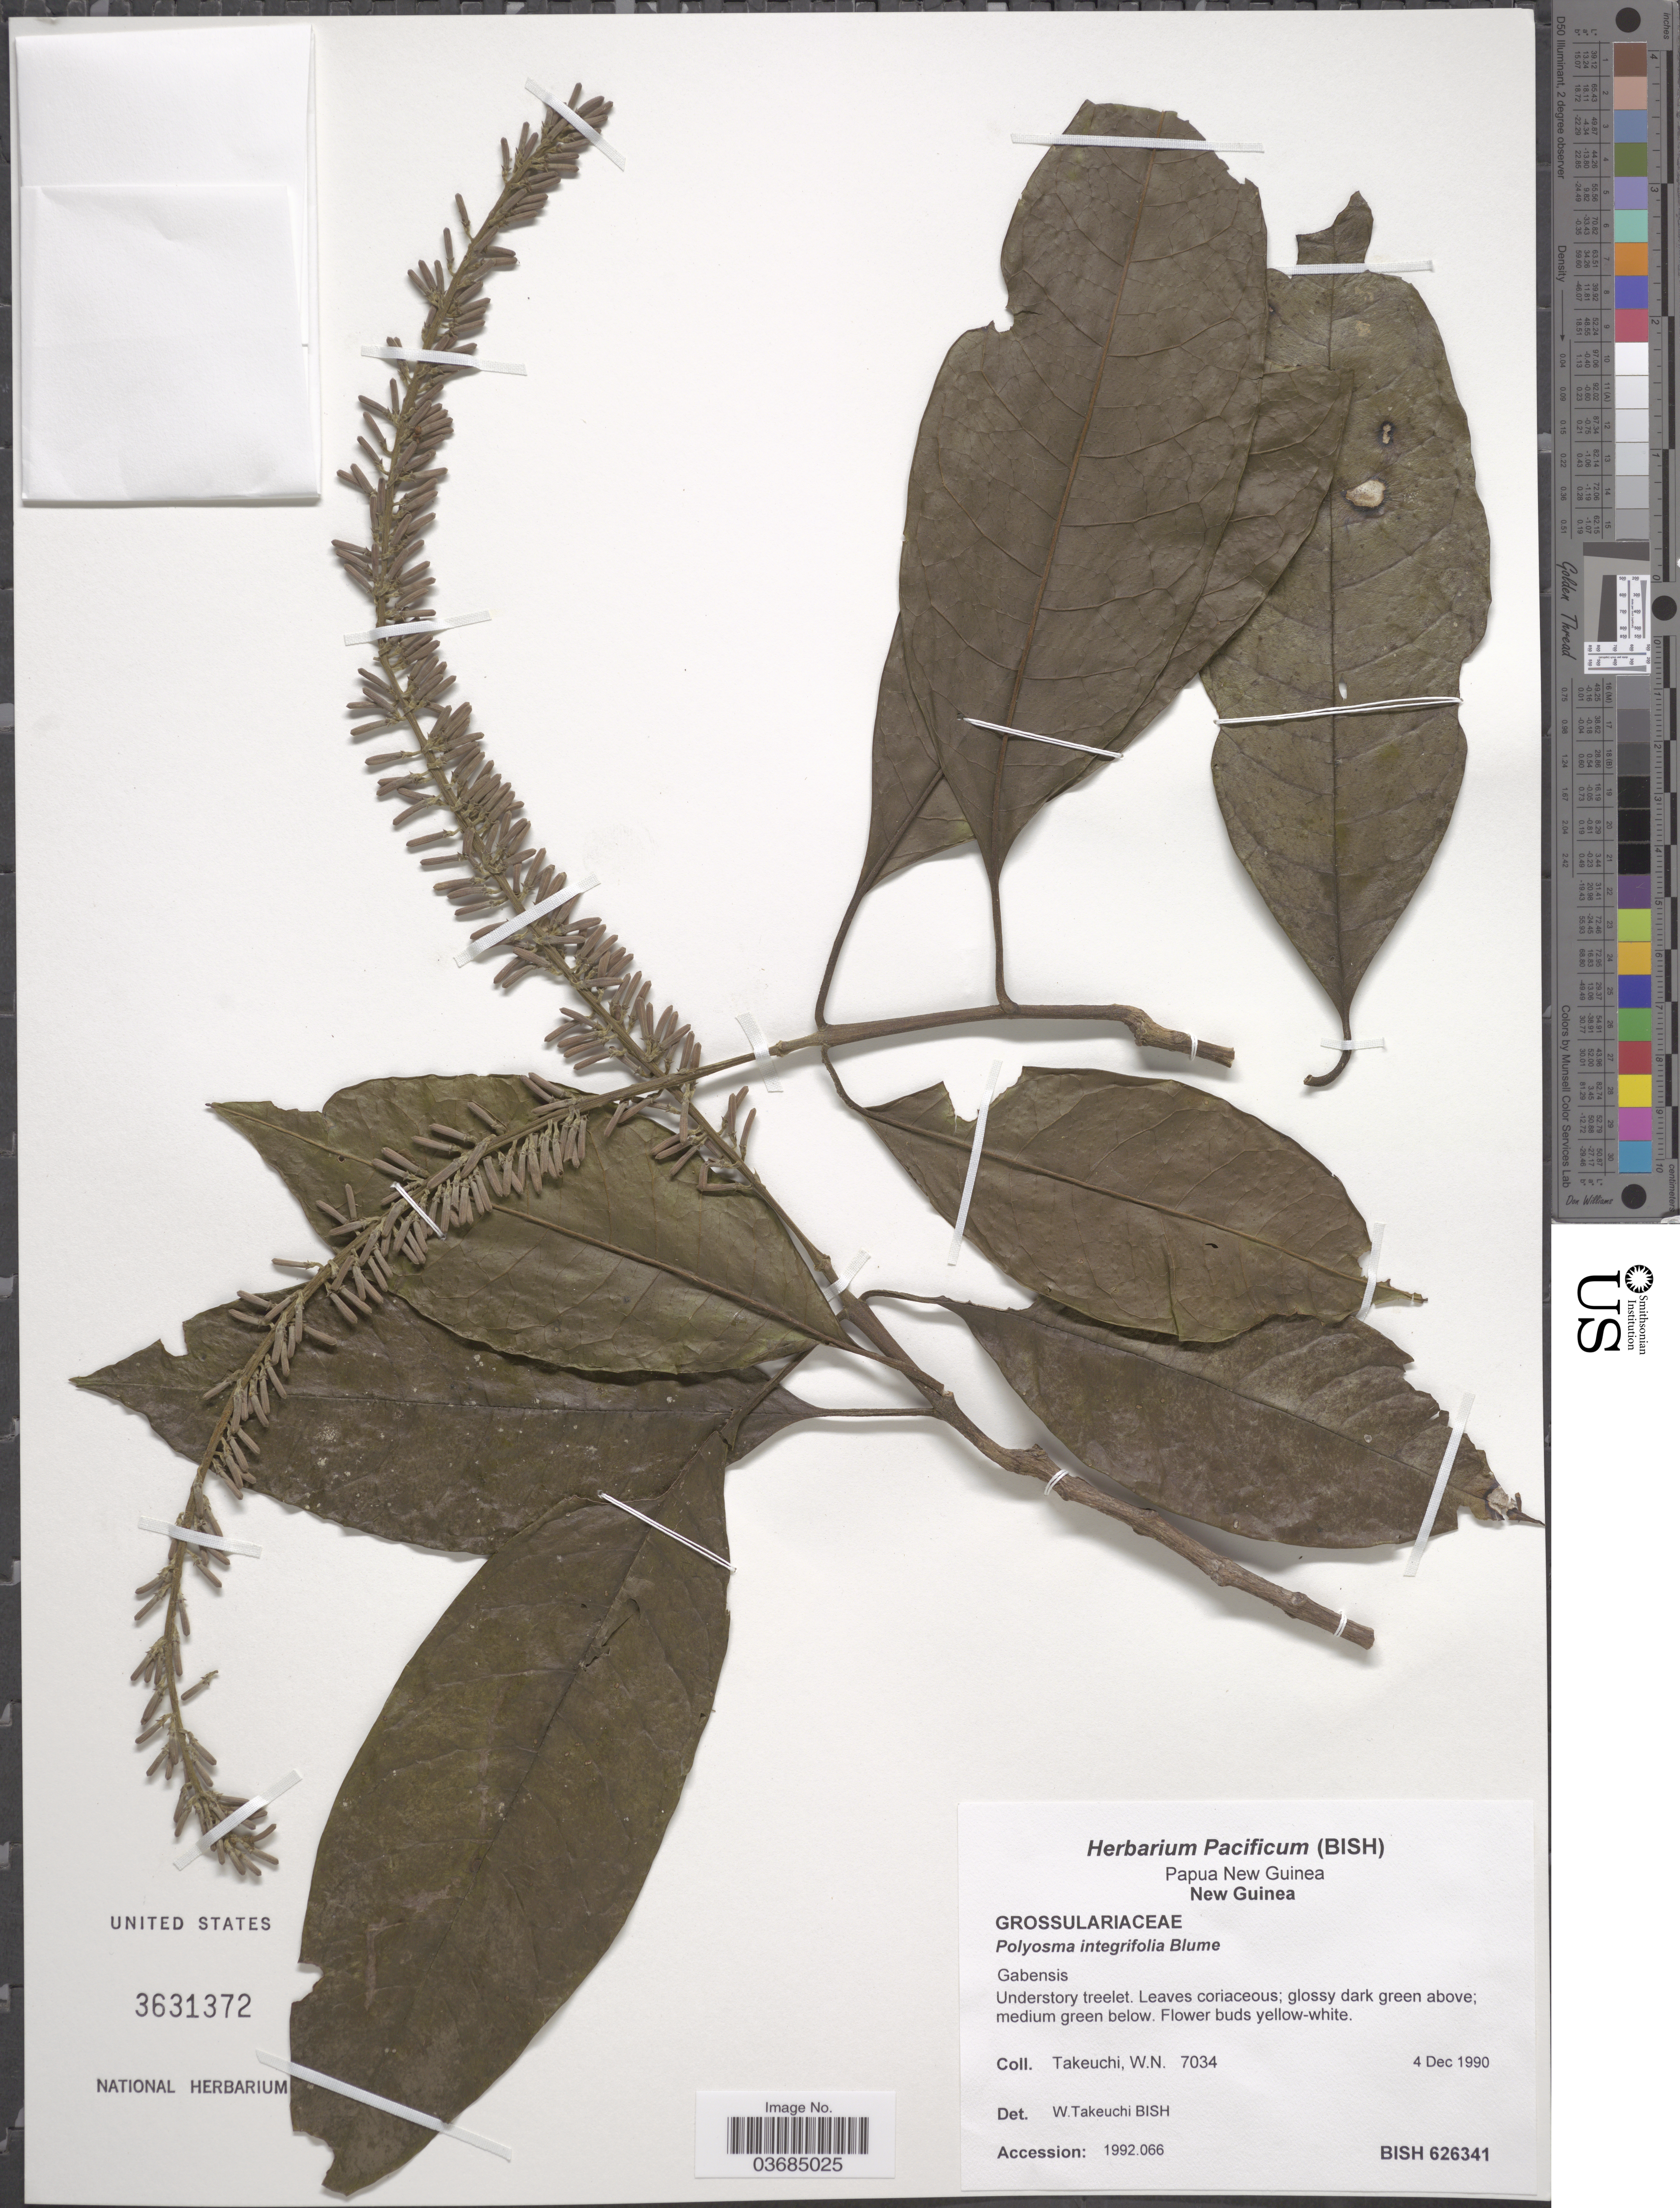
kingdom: Plantae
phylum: Tracheophyta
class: Magnoliopsida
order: Escalloniales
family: Escalloniaceae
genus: Polyosma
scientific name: Polyosma integrifolia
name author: Blume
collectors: W. Takeuchi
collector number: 7034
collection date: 1990-12-04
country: Papua New Guinea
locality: New Guinea. Gabensis.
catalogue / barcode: US 3631372